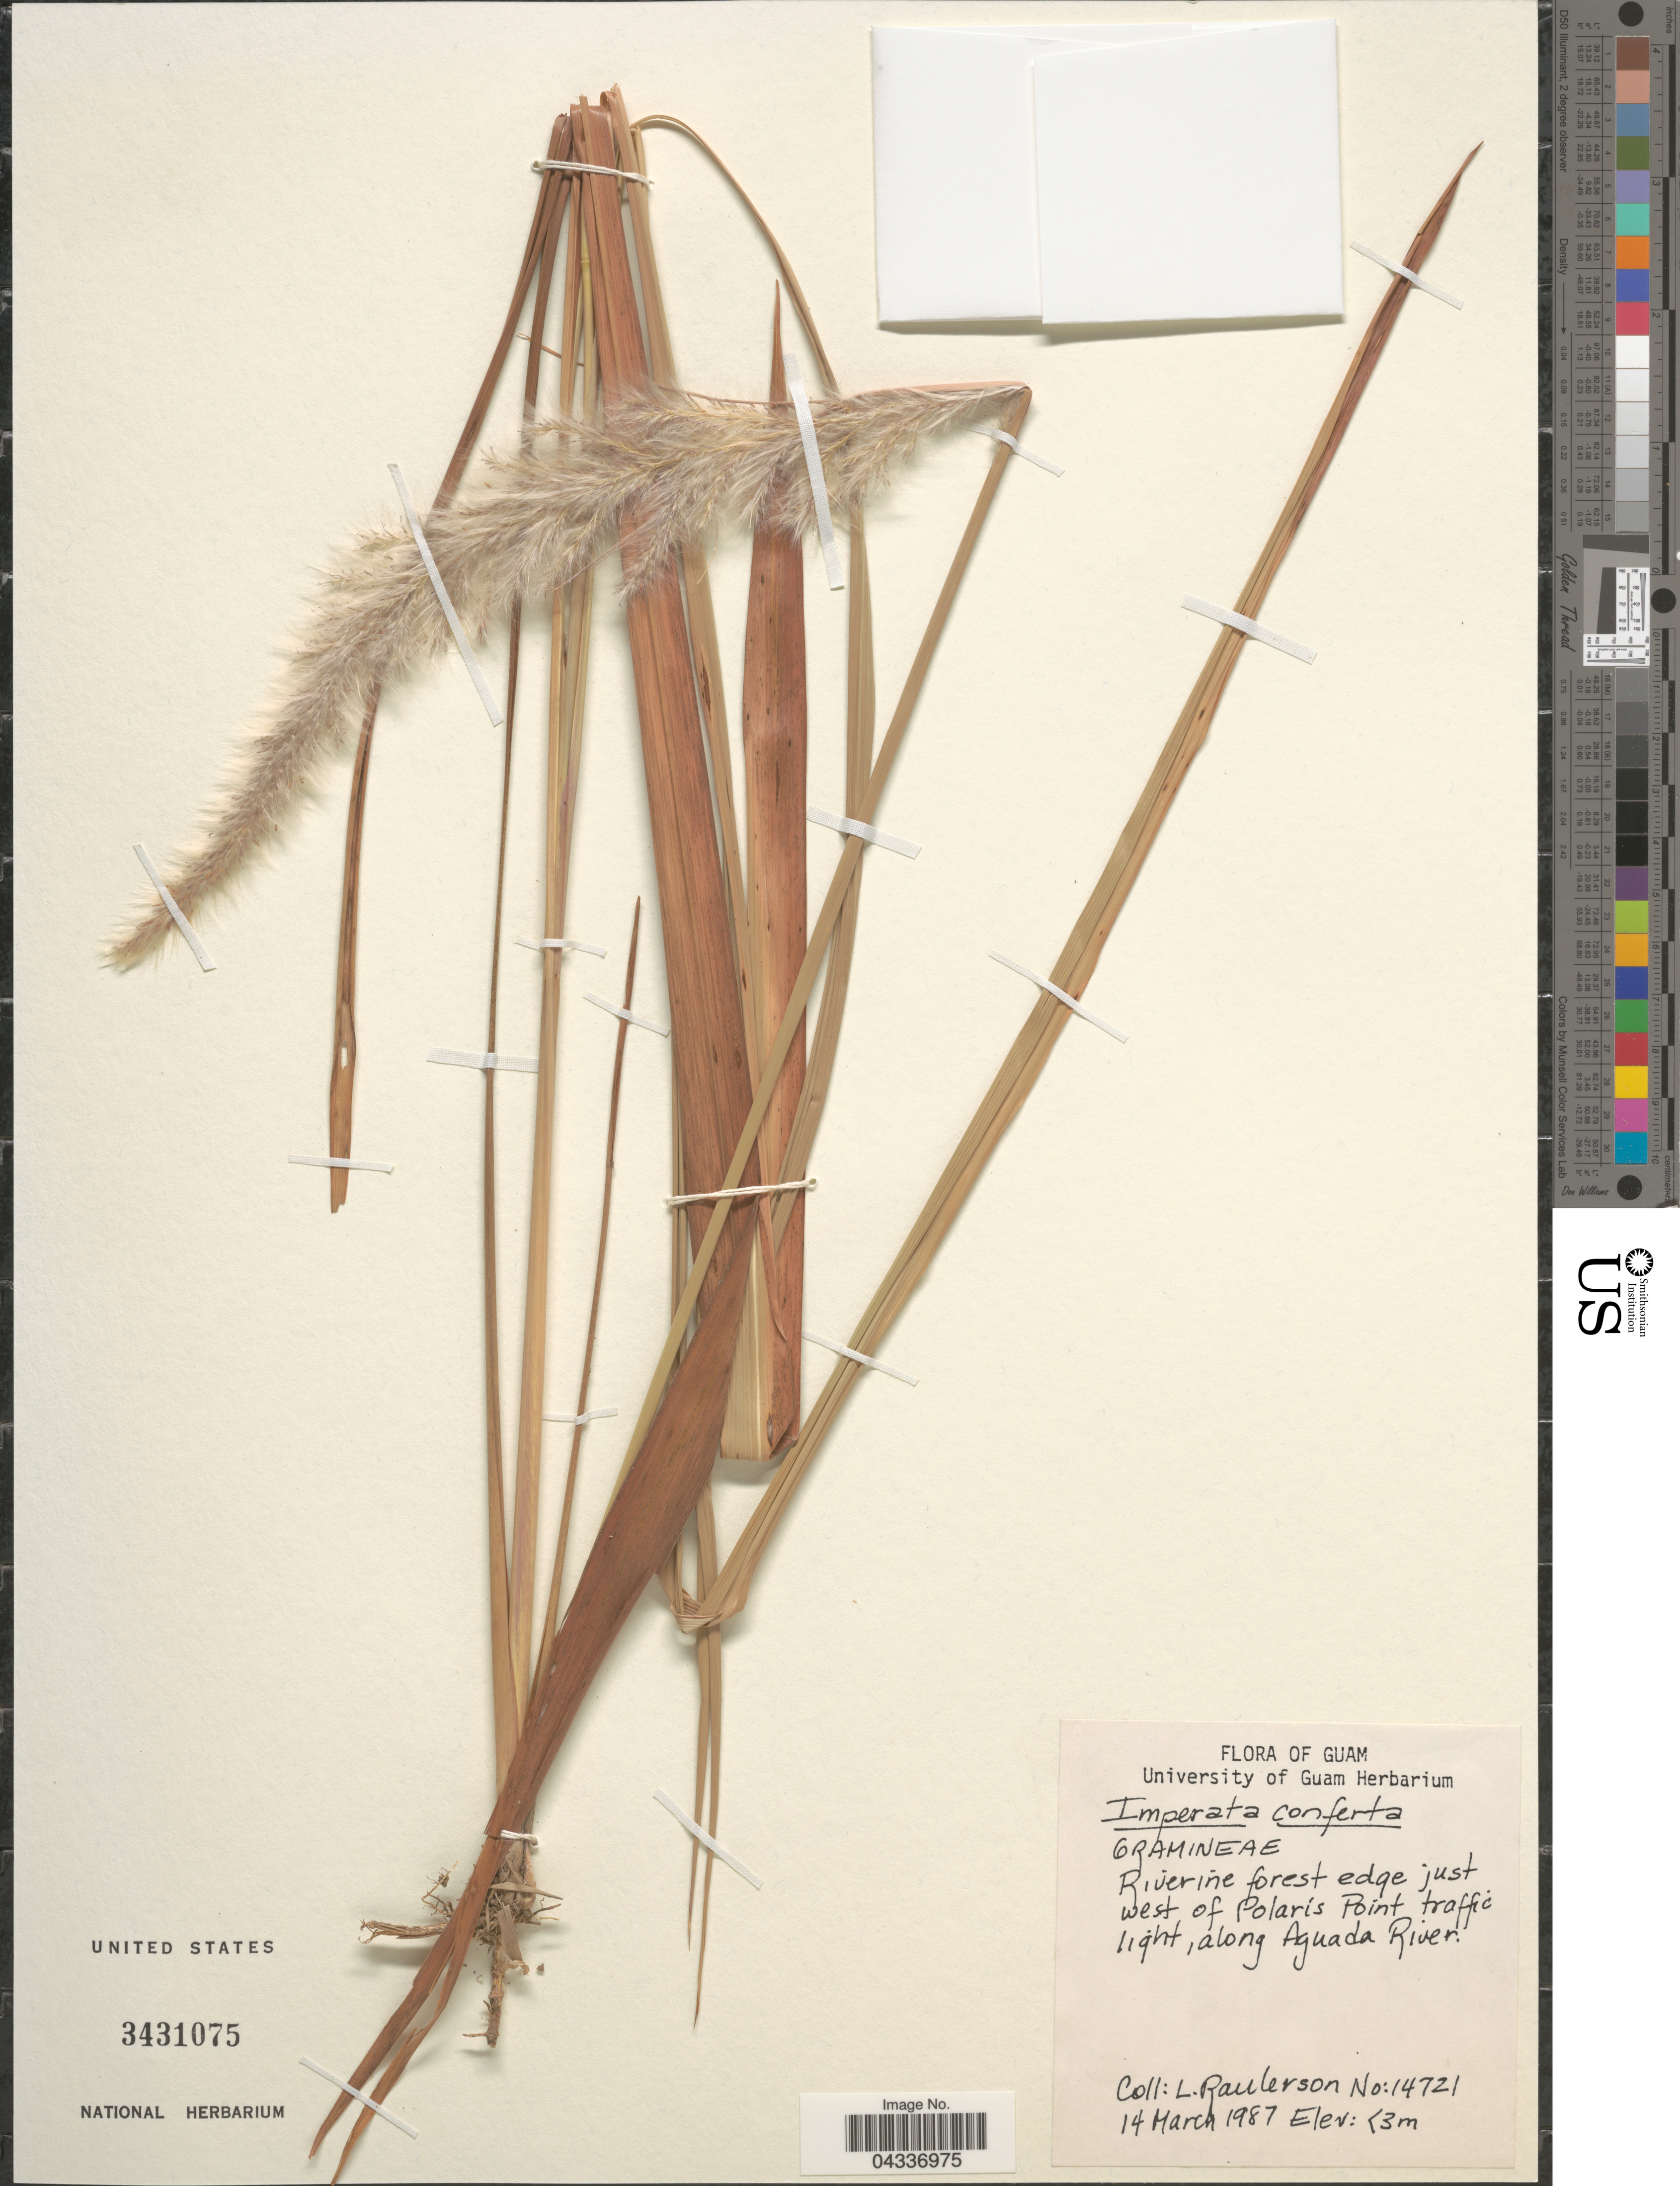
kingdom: Plantae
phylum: Tracheophyta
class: Liliopsida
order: Poales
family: Poaceae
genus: Imperata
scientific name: Imperata conferta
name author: (J. Presl) Ohwi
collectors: L. Raulerson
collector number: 14721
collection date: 1987-03-14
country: Guam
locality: Riverine forest edge just west of Polaris Point traffic light, along Aguada River.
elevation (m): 3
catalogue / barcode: US 3431075